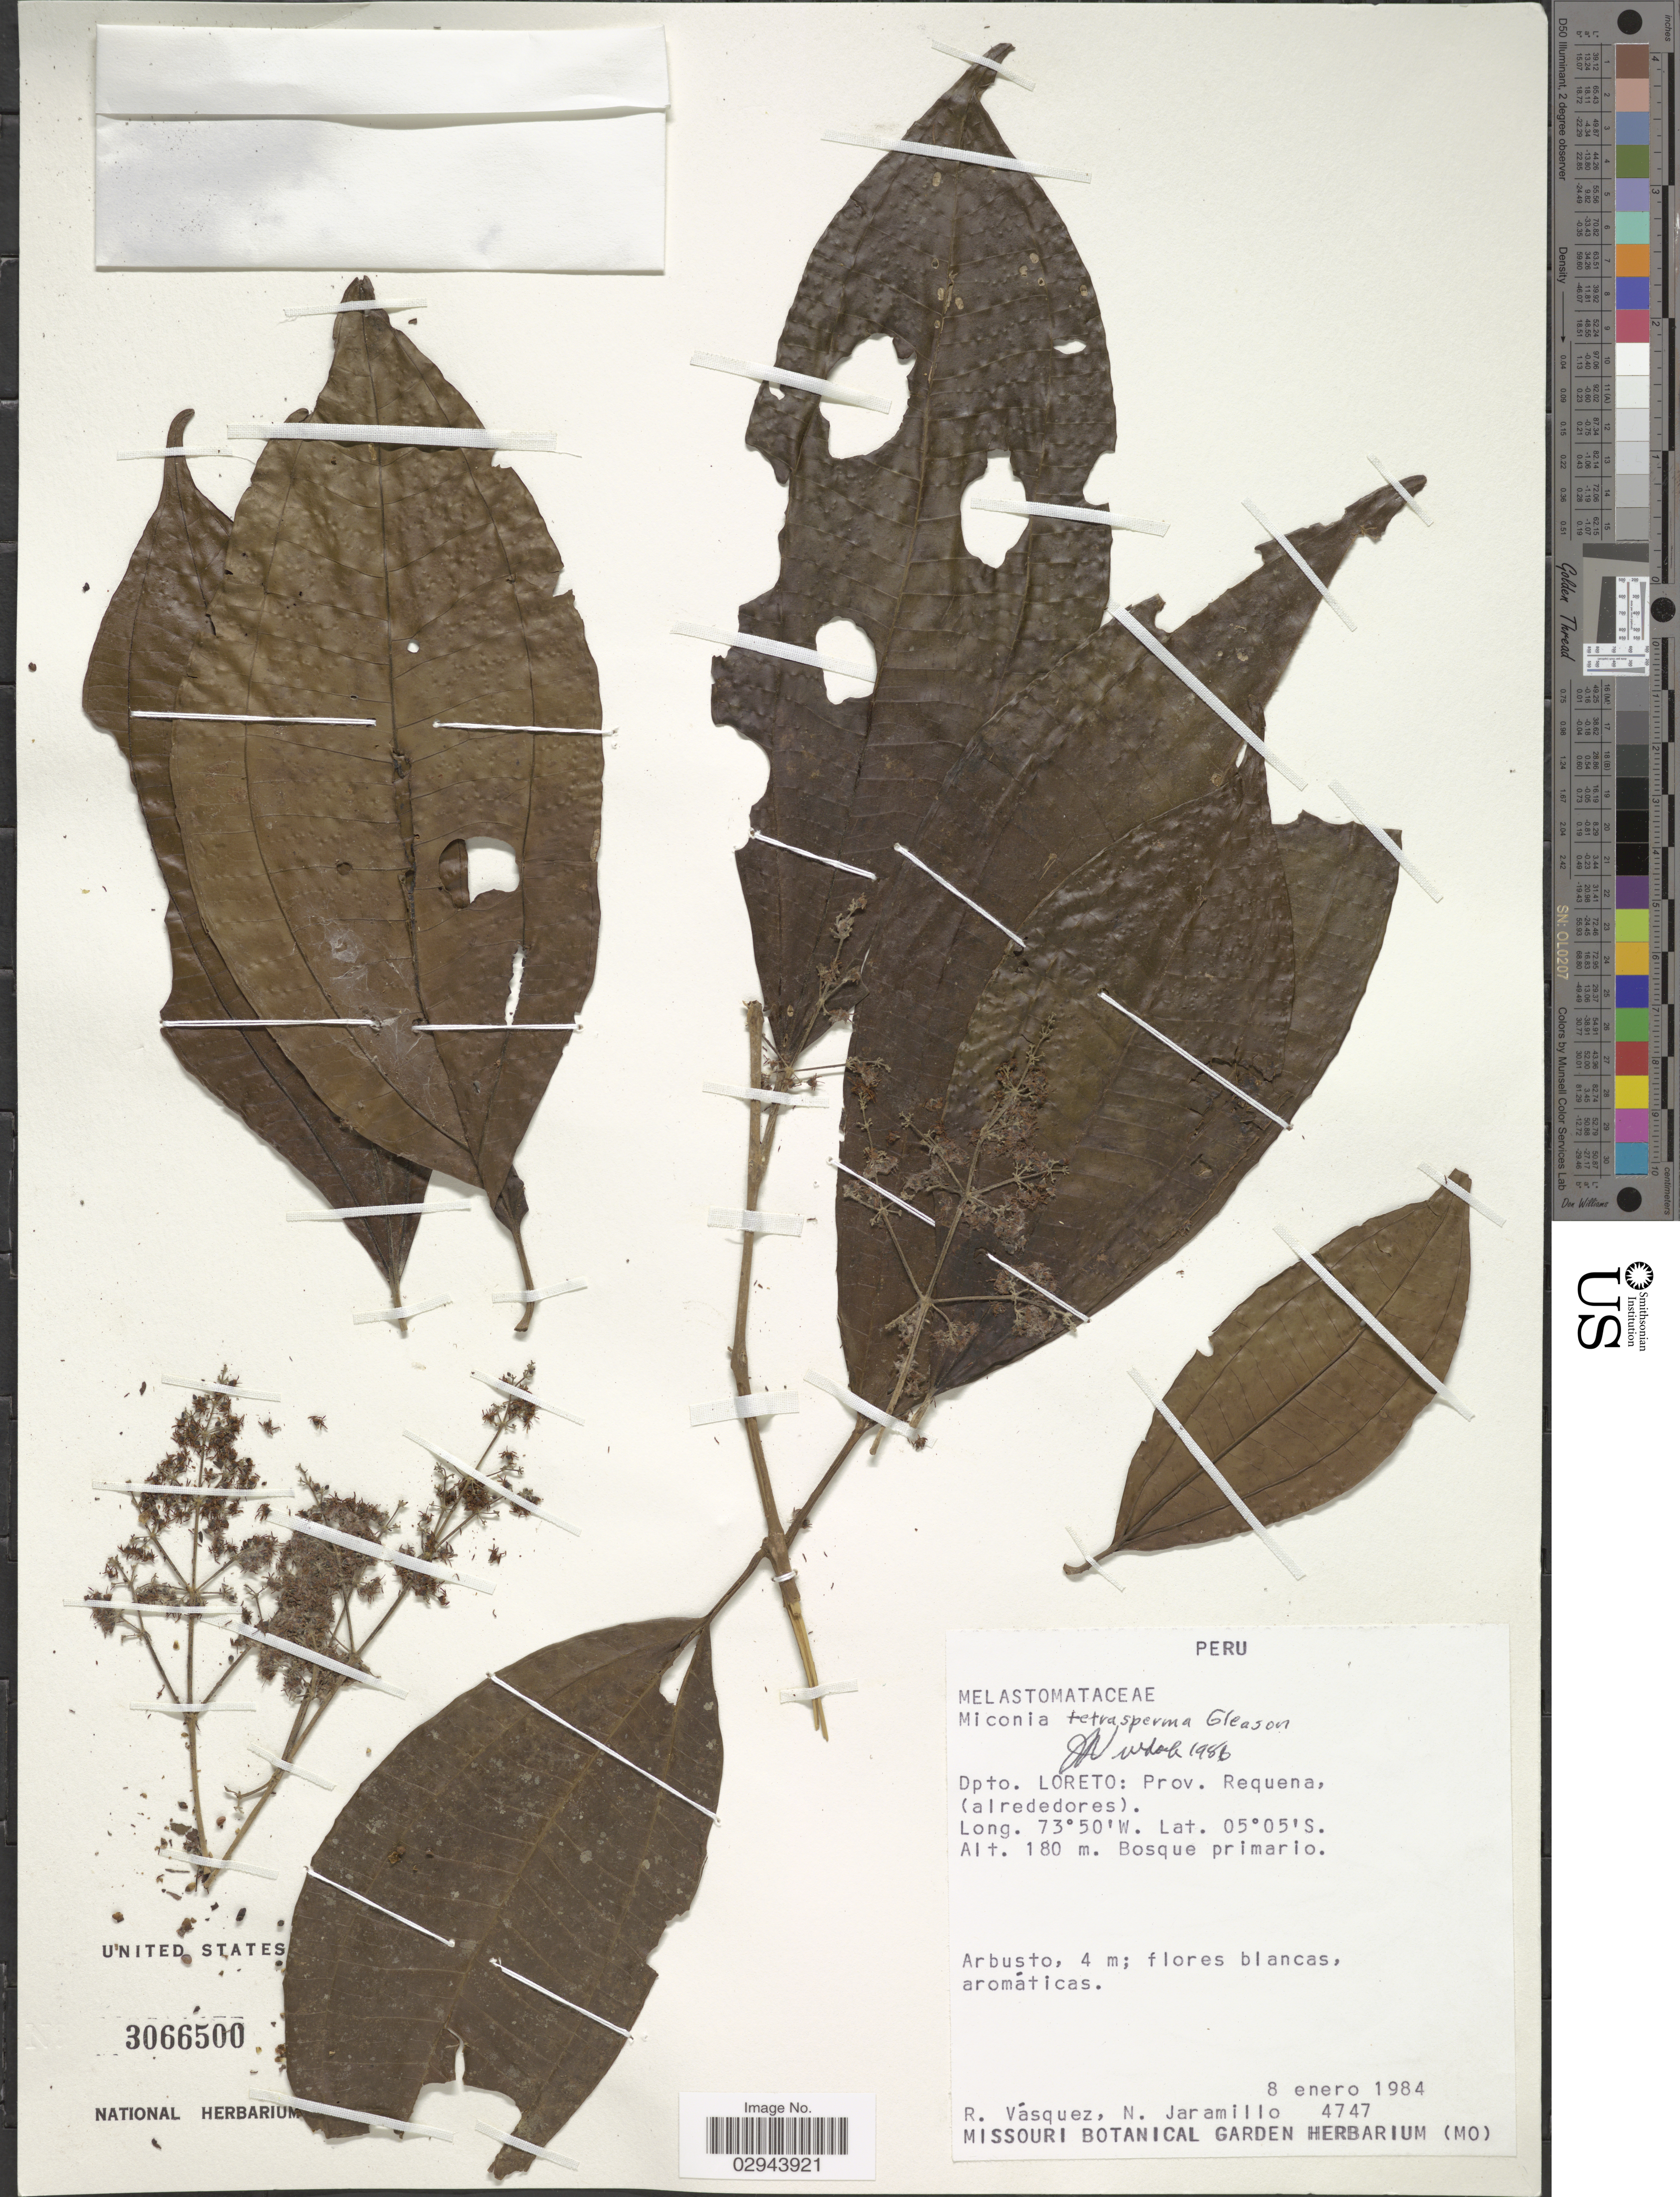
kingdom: Plantae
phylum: Tracheophyta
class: Magnoliopsida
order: Myrtales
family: Melastomataceae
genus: Miconia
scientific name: Miconia tetrasperma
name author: Gleason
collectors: R. Vásquez & N. Jaramillo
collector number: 4747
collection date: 1984-01-08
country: Peru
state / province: Loreto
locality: Dpto. Loreto, Prov. Requena, (alrededores).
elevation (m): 180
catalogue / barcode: US 3066500